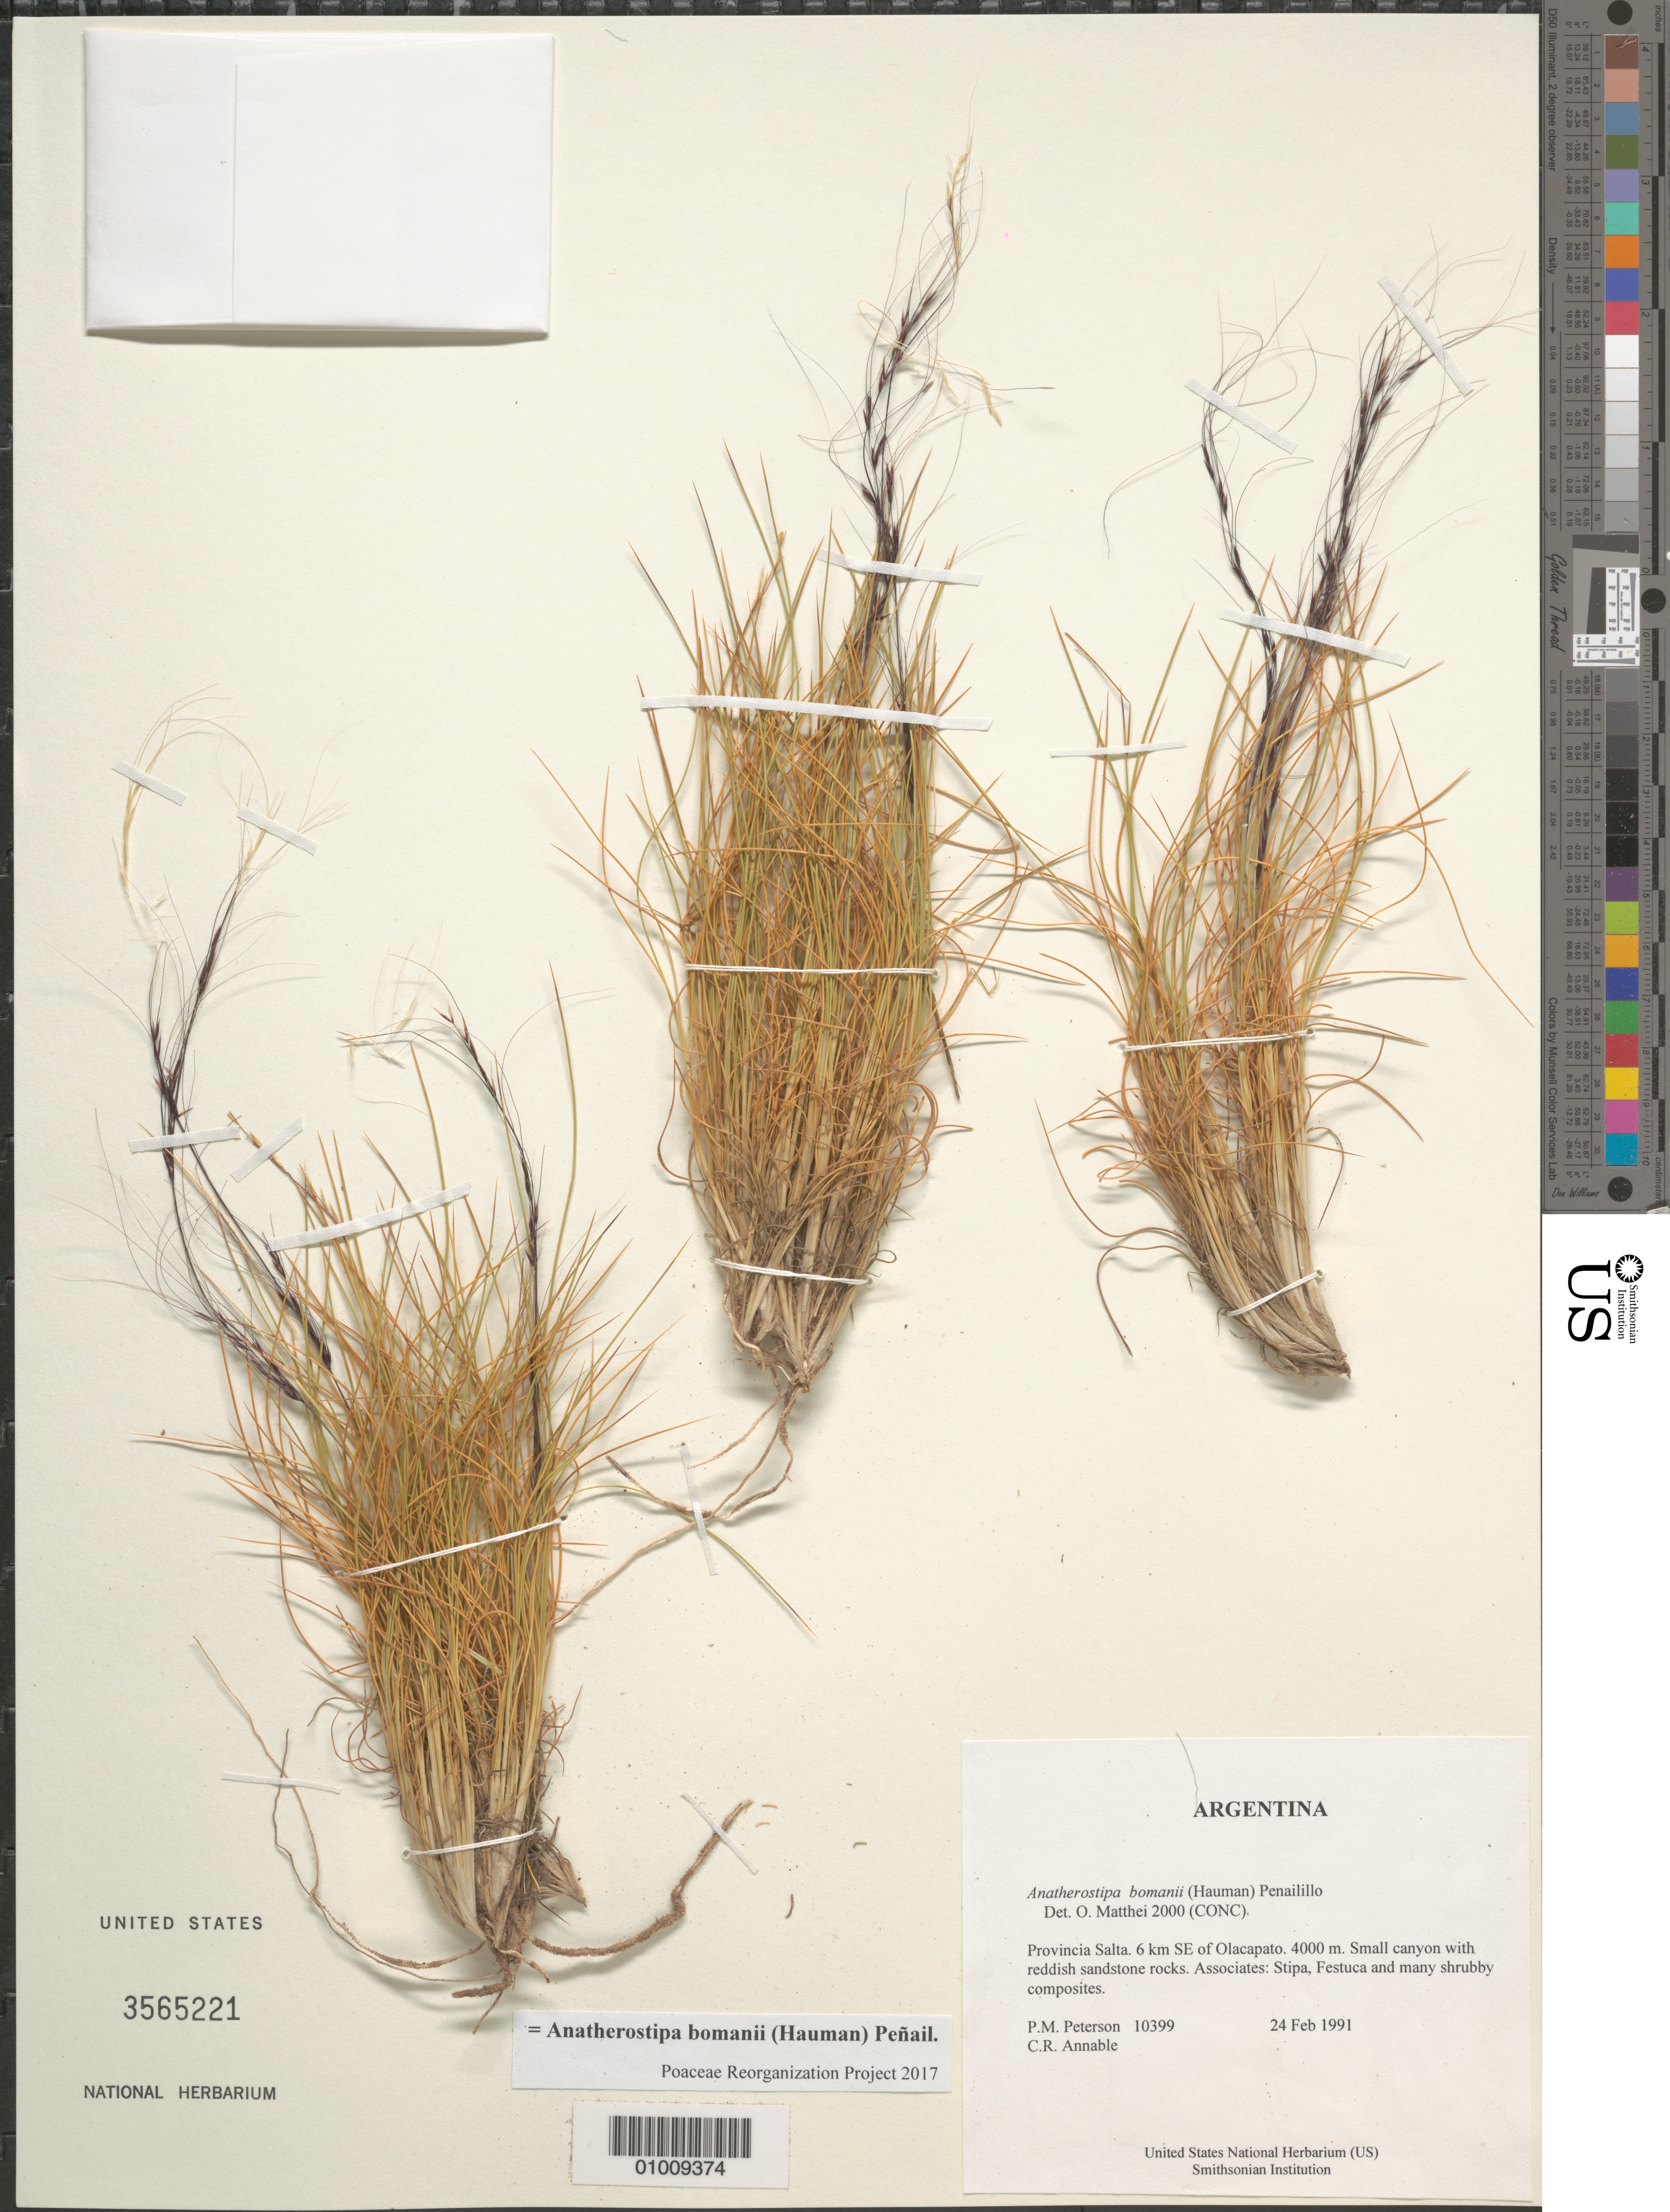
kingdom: Plantae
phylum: Tracheophyta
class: Liliopsida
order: Poales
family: Poaceae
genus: Anatherostipa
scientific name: Anatherostipa bomanii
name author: (Hauman) Peñailillo B.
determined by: Matthei, O. R.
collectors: P. M. Peterson & C. R. Annable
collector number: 10399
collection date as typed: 24 Feb 1991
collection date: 1991-02-24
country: Argentina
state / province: Salta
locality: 6 km SE of Olacapato.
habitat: Small canyon with reddish sandstone rocks. Associates: Stipa, Festuca and many shruby composites.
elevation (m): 4000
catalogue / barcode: US 3565221